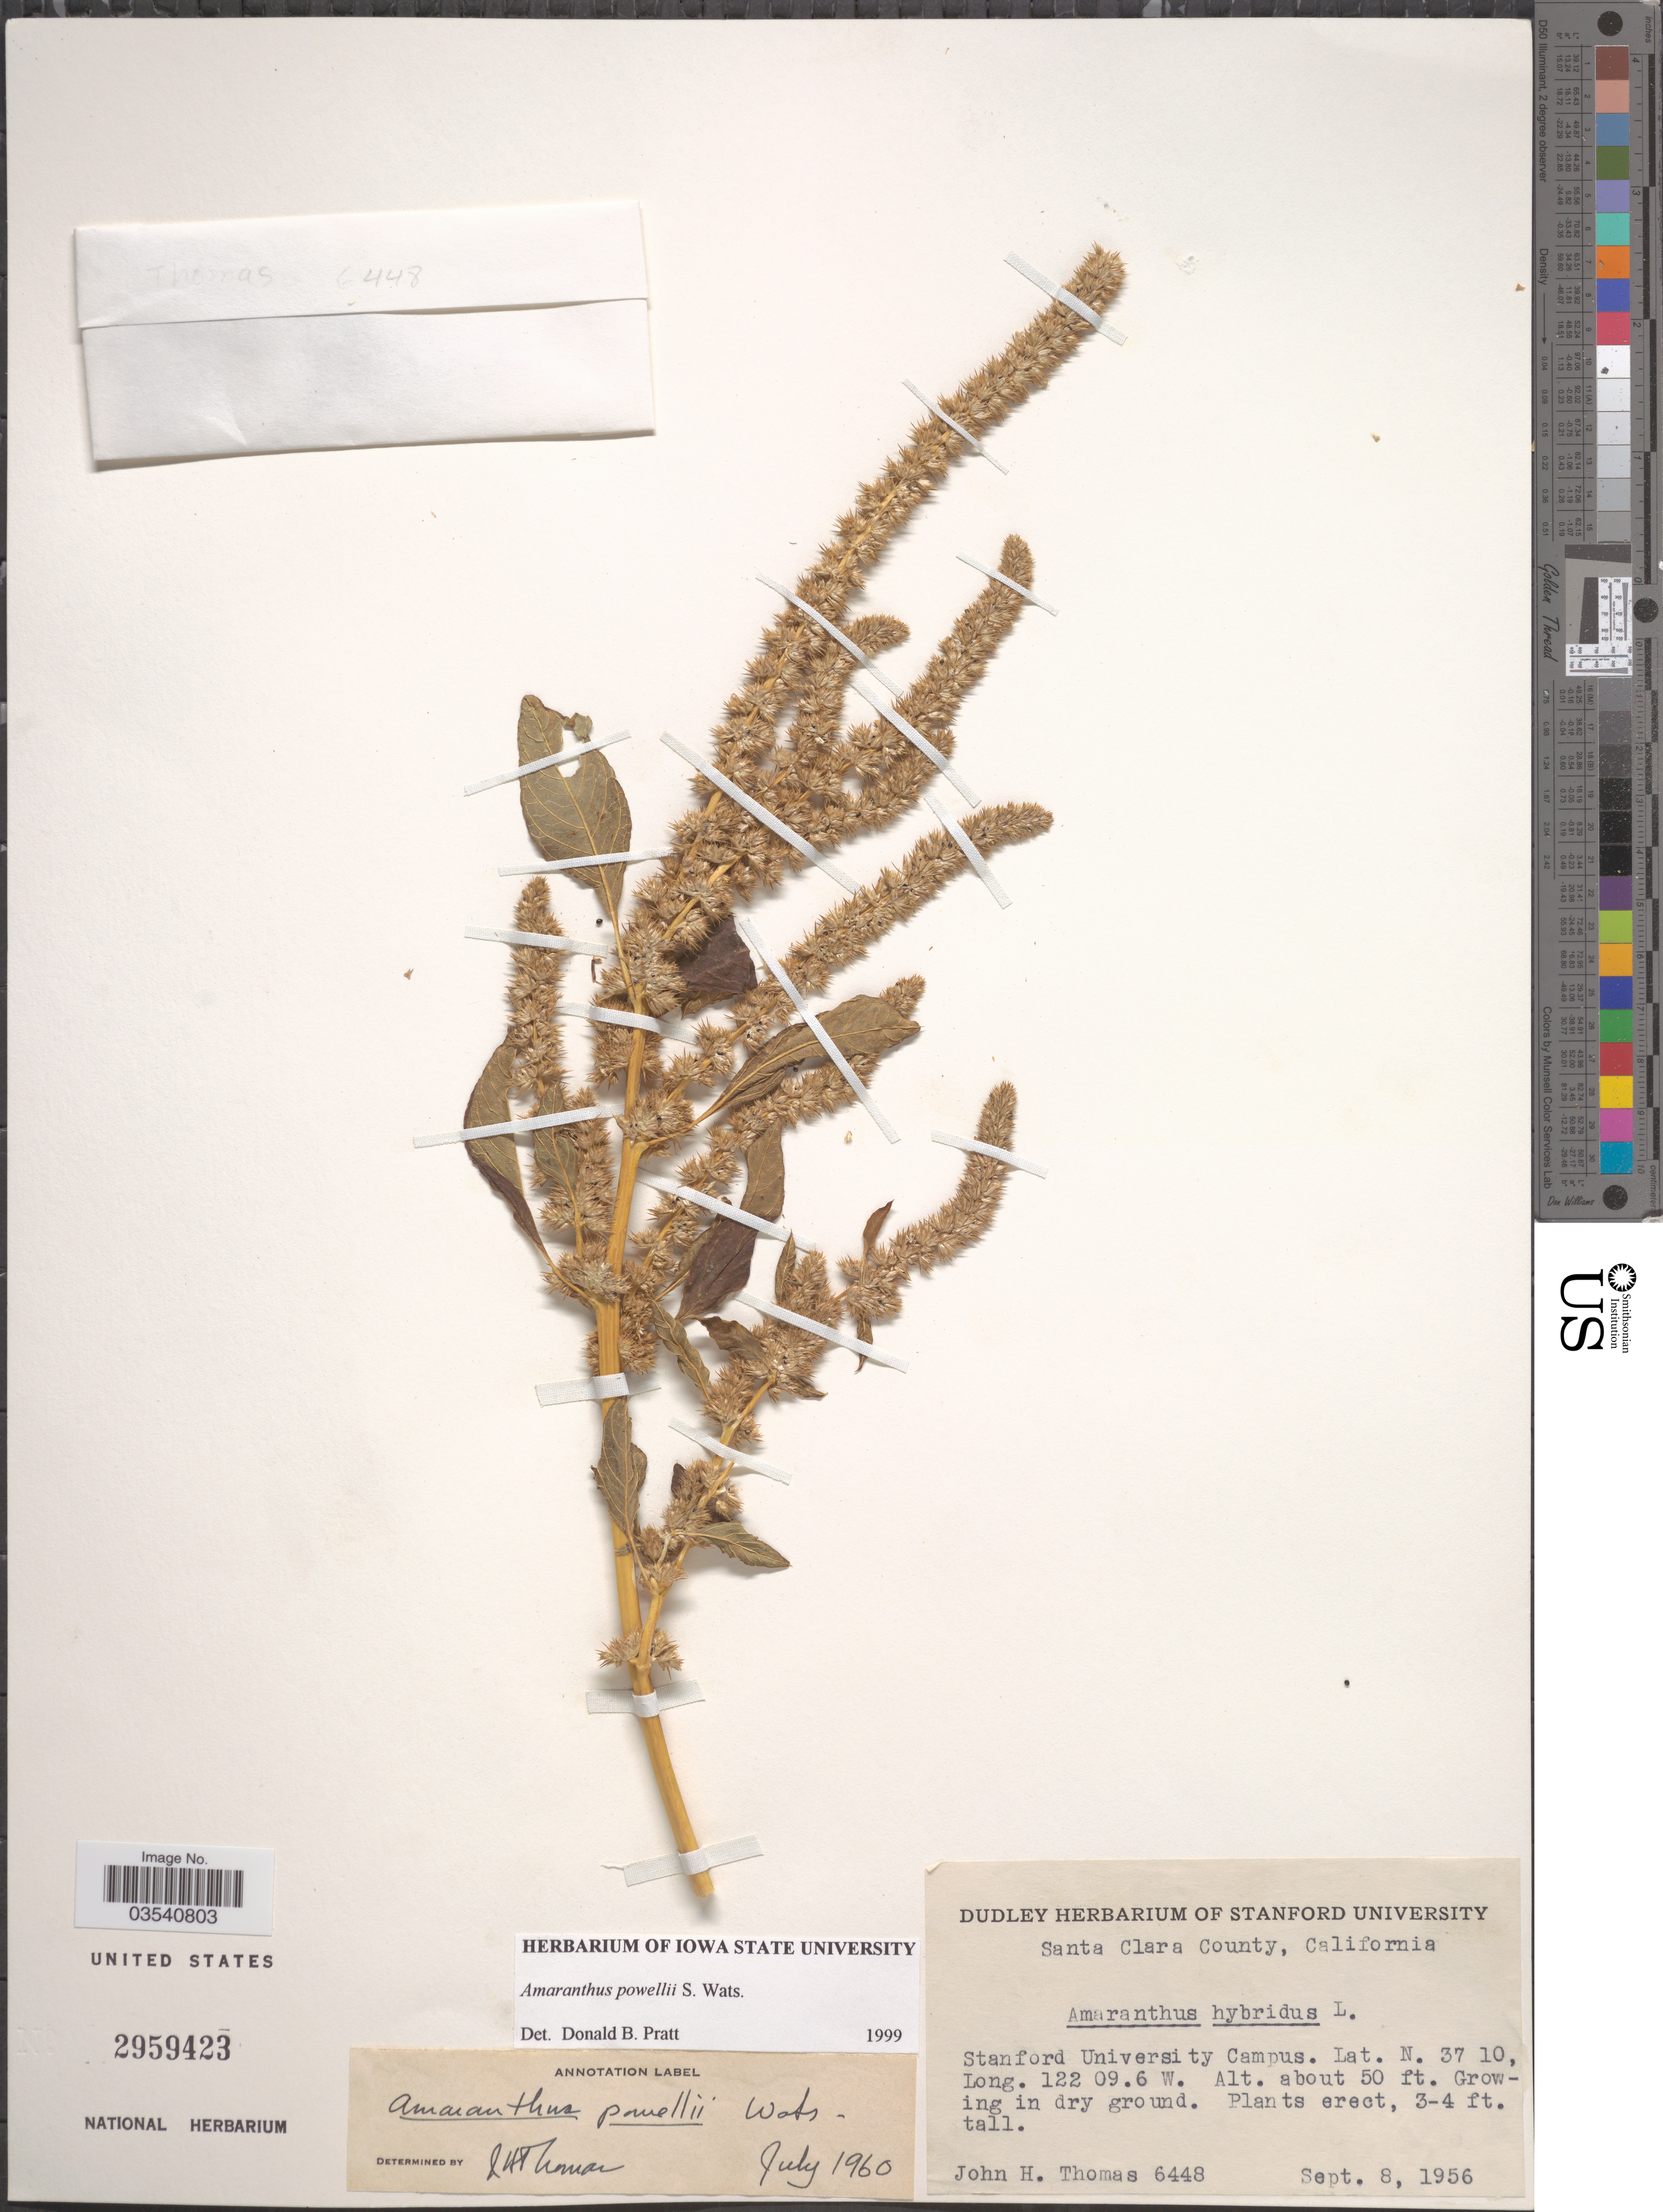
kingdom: Plantae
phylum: Tracheophyta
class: Magnoliopsida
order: Caryophyllales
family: Amaranthaceae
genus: Amaranthus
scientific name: Amaranthus powellii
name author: S. Watson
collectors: J. H. Thomas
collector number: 6448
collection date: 1956-09-08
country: United States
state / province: California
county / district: Santa Cruz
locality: Santa Cruz County. Stanford University Campus.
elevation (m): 15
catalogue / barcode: US 2959423